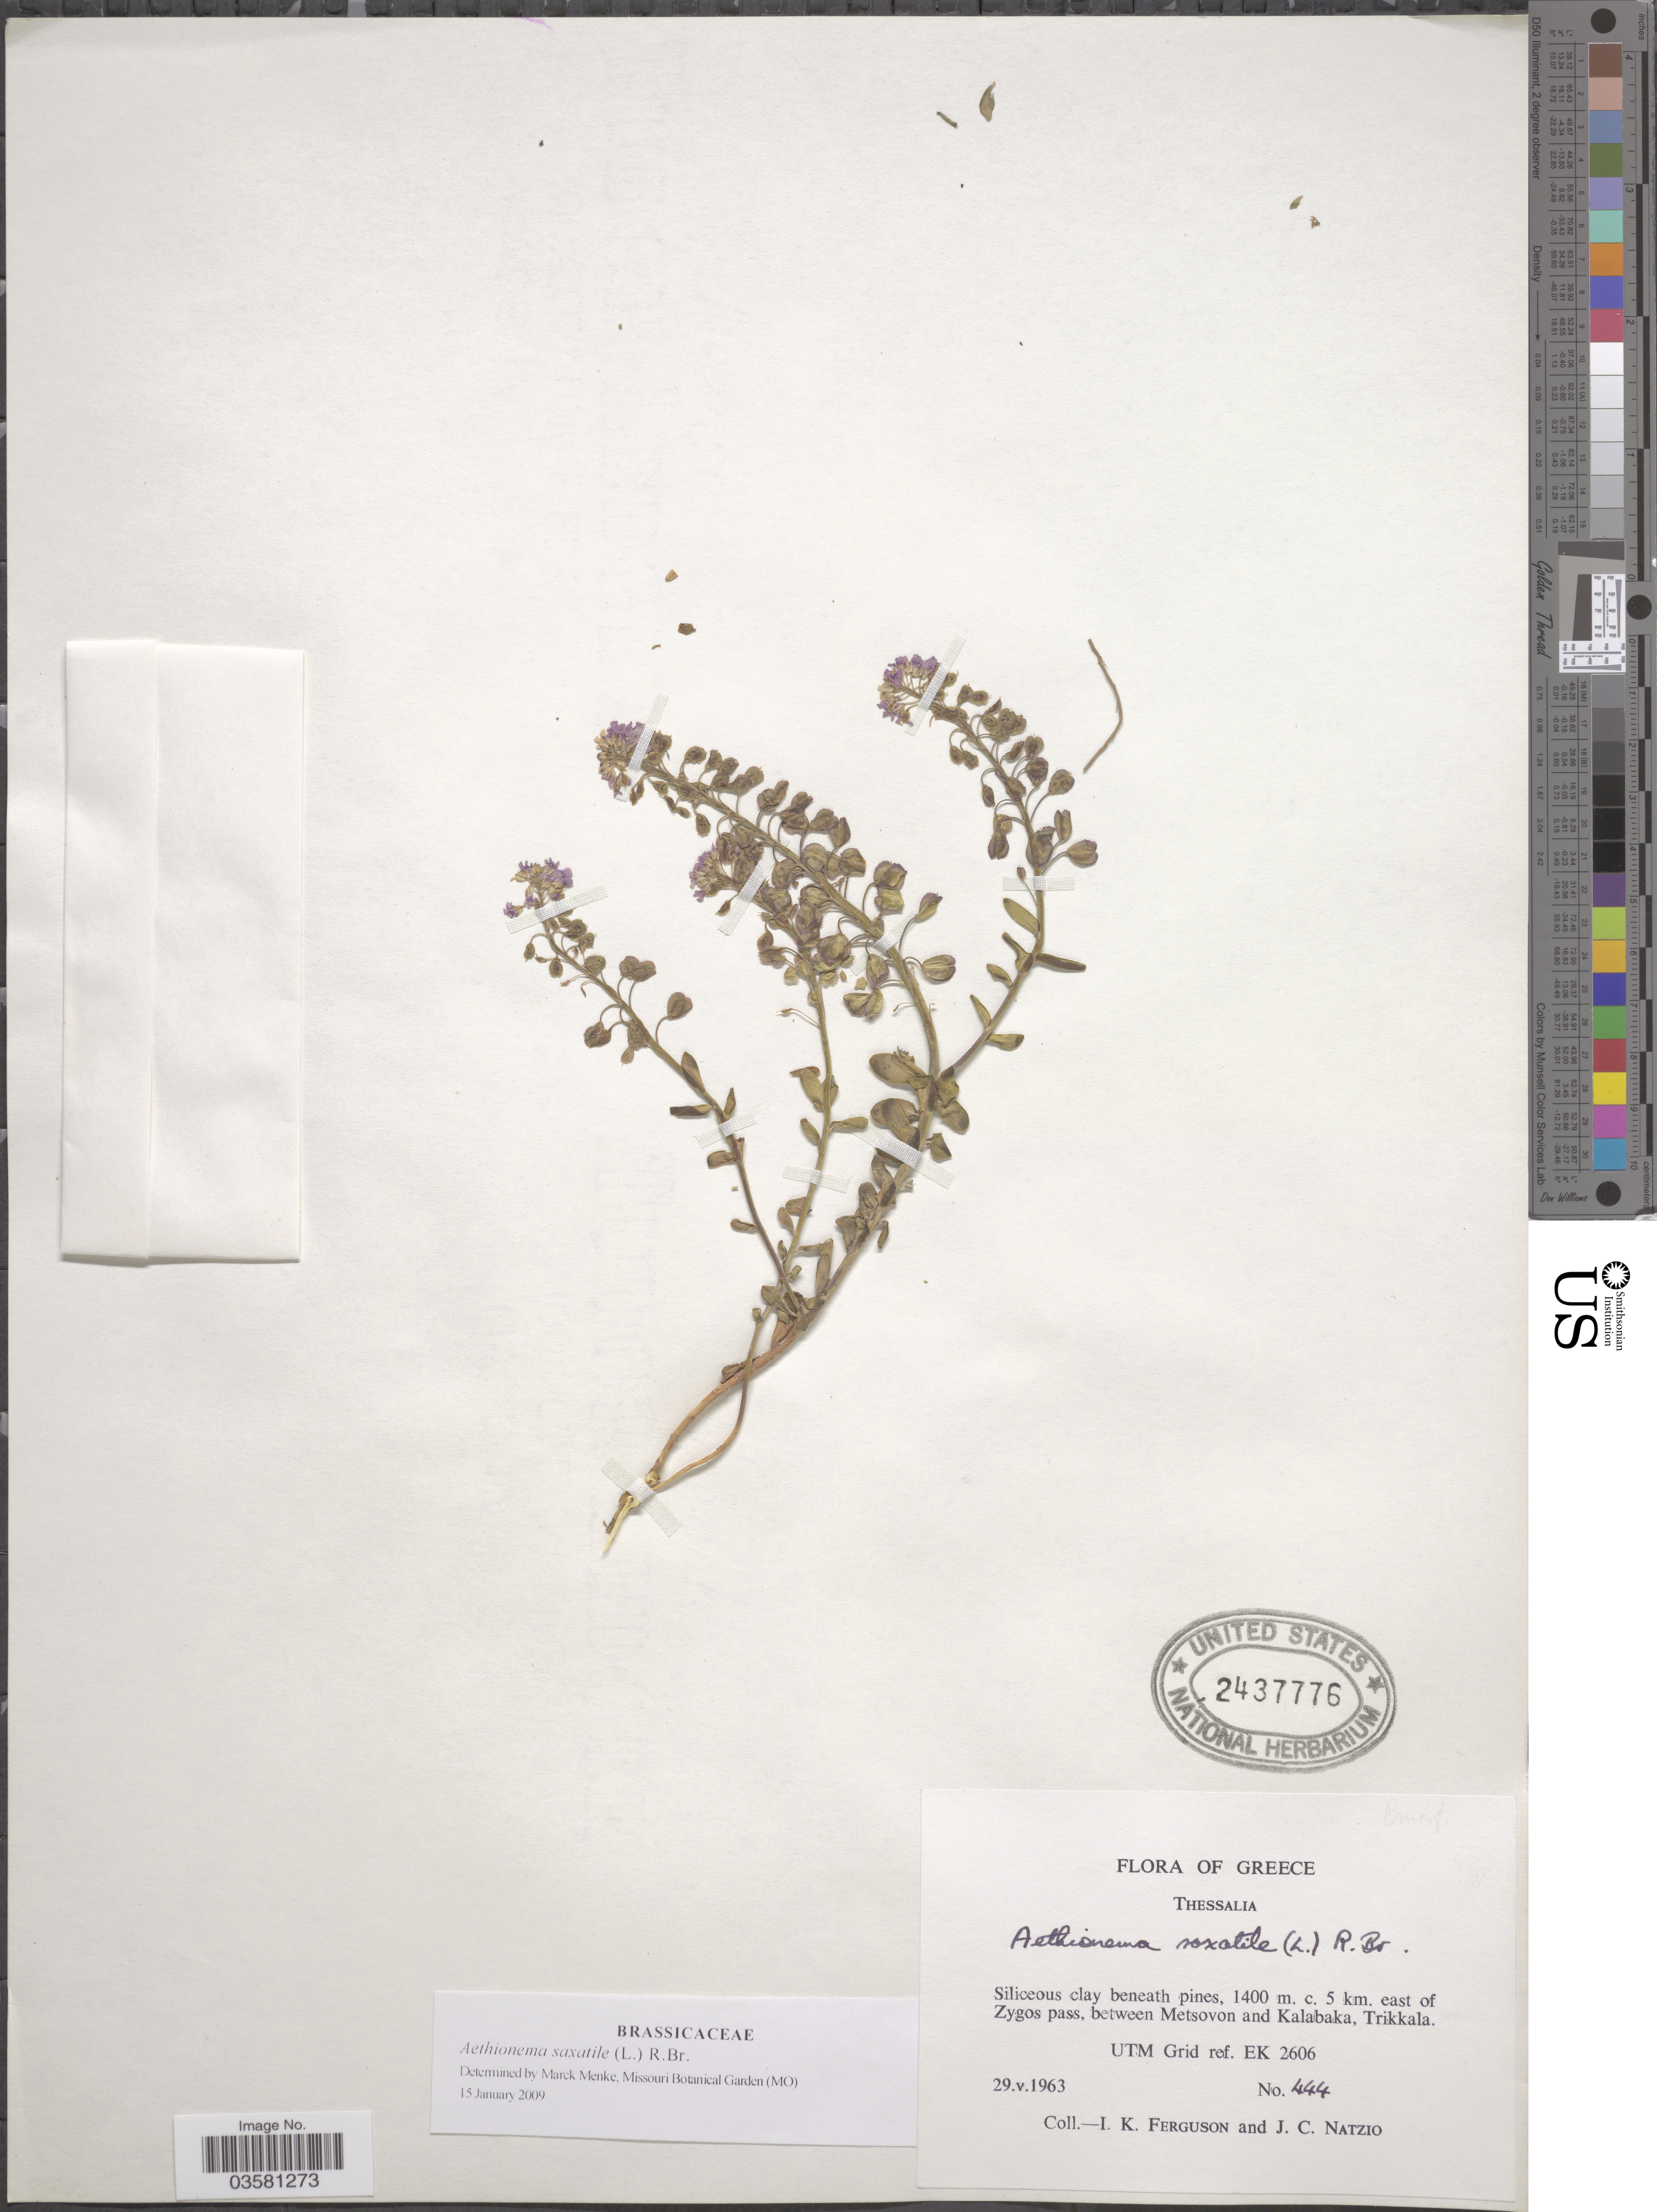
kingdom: Plantae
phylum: Tracheophyta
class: Magnoliopsida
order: Brassicales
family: Brassicaceae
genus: Aethionema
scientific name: Aethionema saxatile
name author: (L.) W.T. Aiton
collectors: I. K. Ferguson & J. Natzio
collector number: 444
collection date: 1963-05-29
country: Greece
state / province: Thessaly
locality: Thessalia. C. 5 km. east of Zygos pass, between Metsovon and Kalabaka, Trikkala. UTM Grid ref. EK 2606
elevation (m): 1400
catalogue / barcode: US 2437776